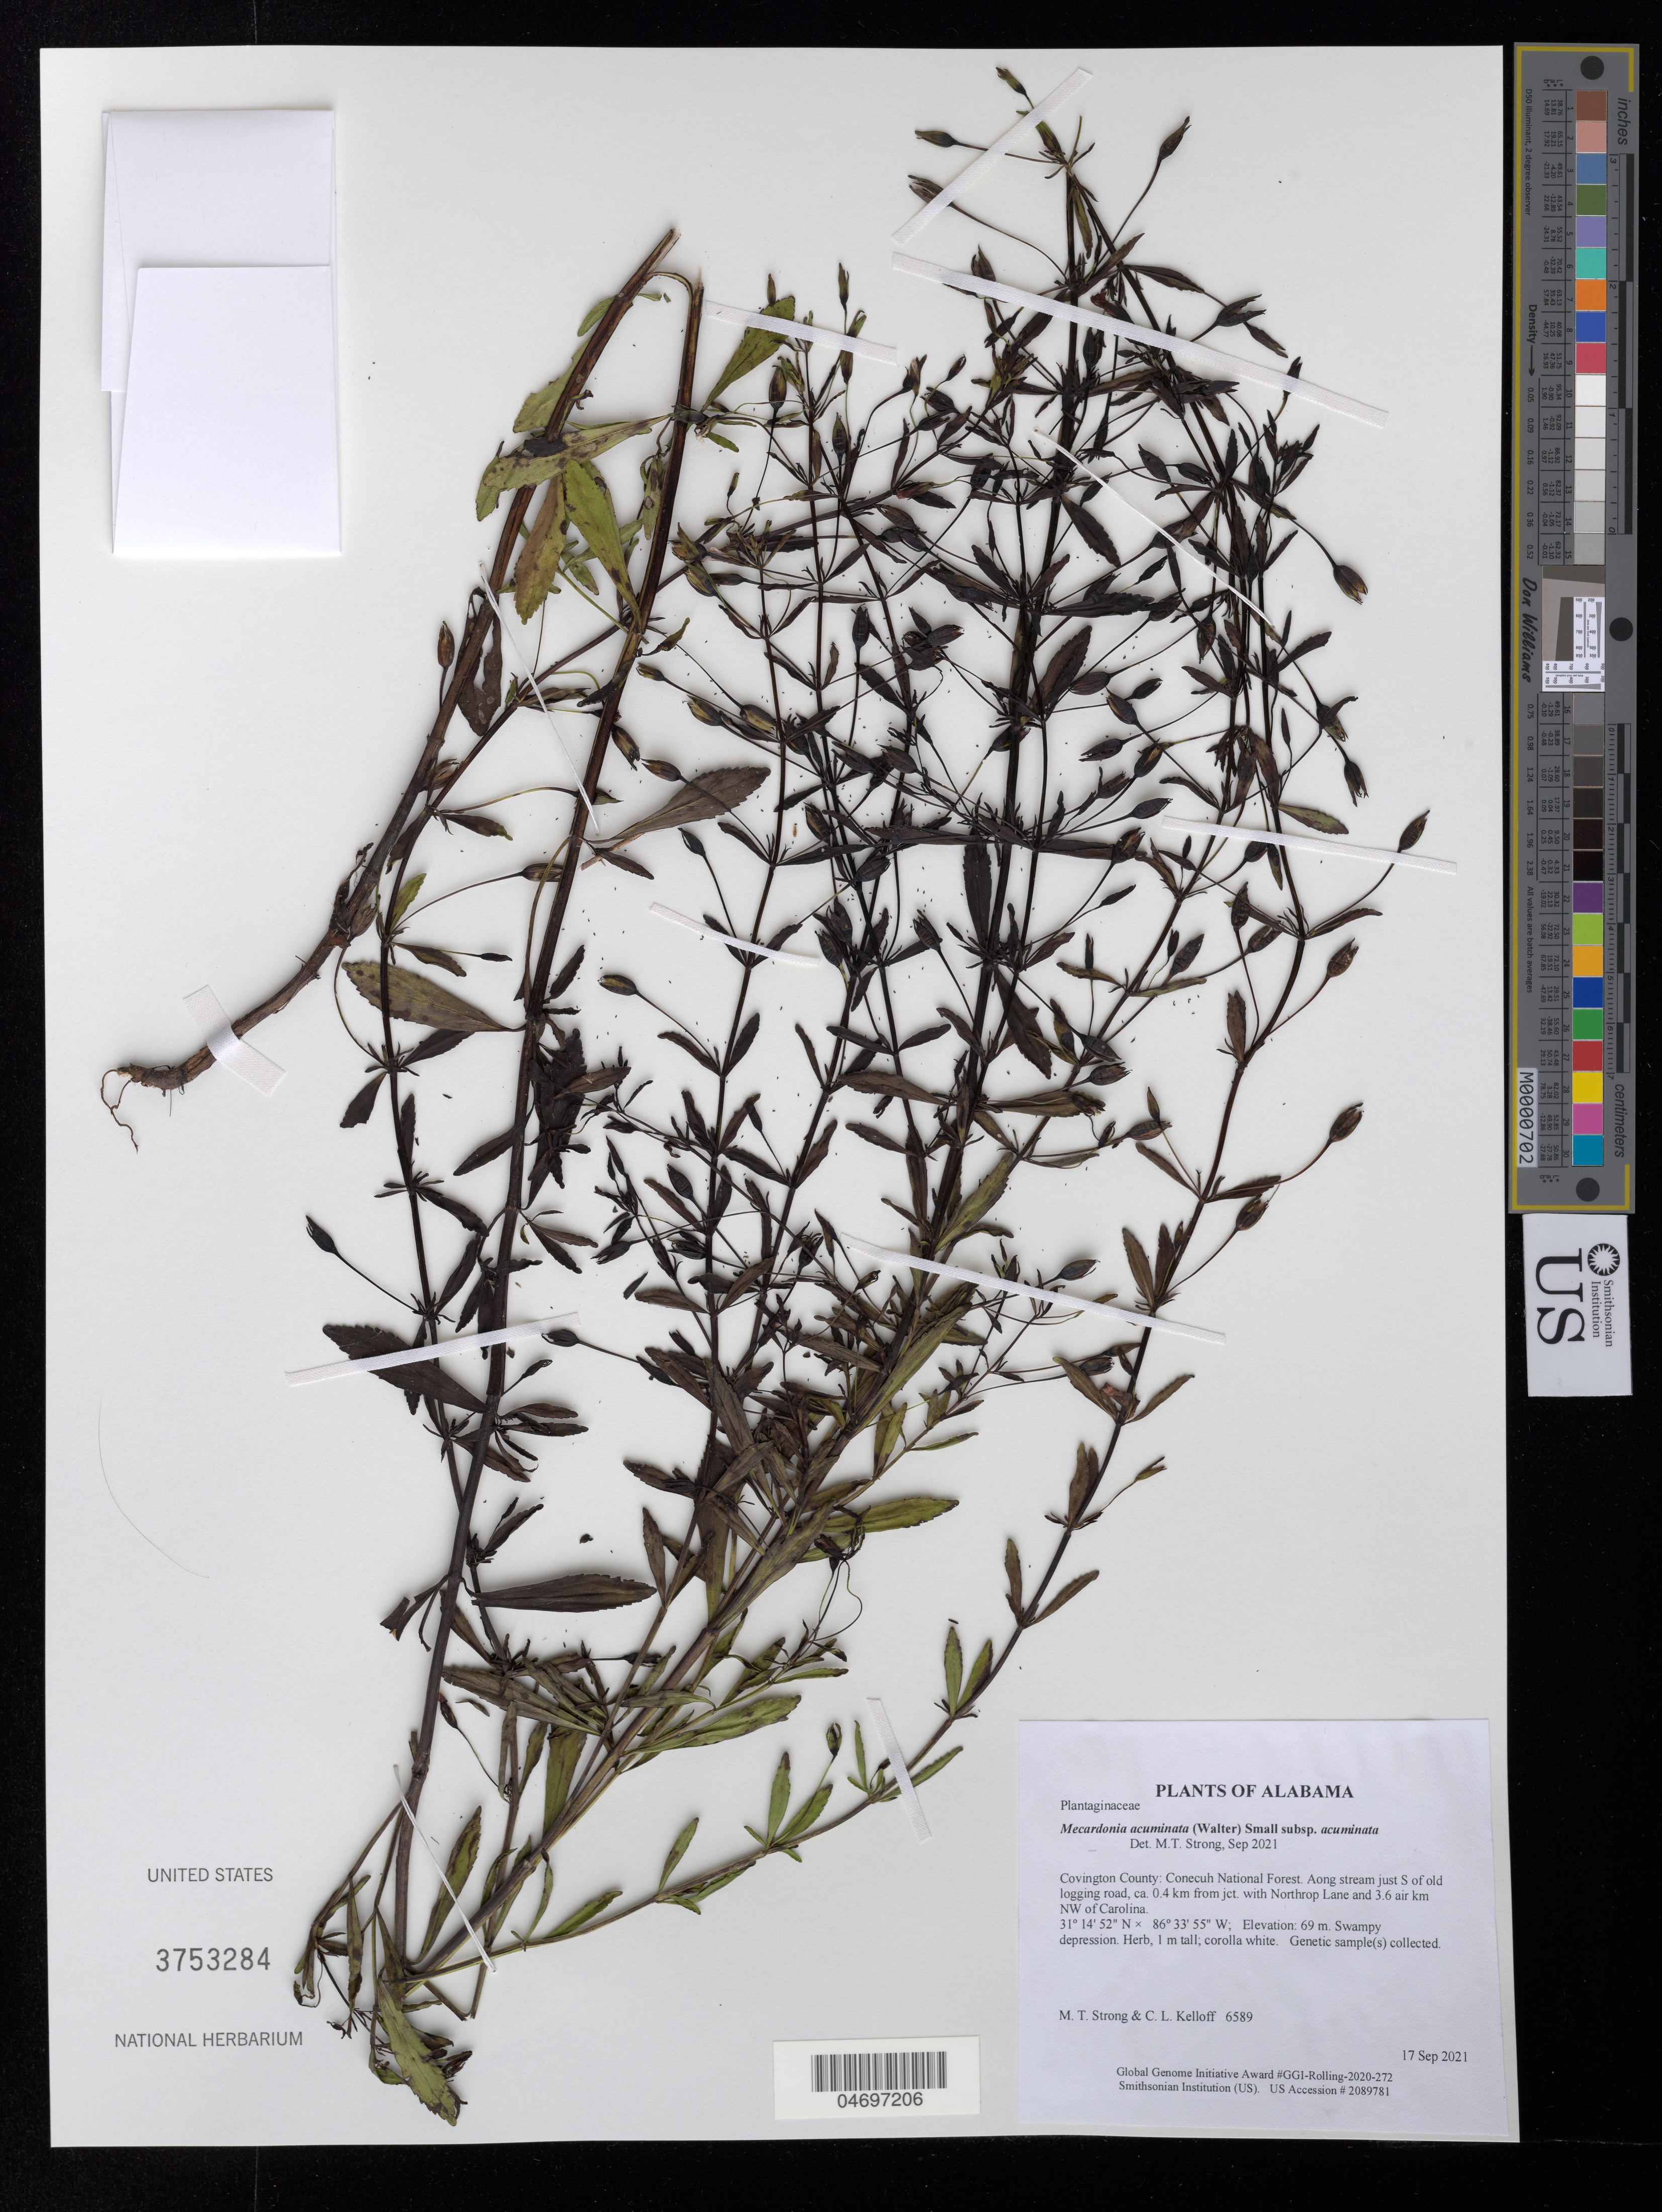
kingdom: Plantae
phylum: Tracheophyta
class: Magnoliopsida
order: Lamiales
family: Plantaginaceae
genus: Mecardonia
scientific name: Mecardonia acuminata subsp. acuminata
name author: (Walter) Small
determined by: Strong, Mark T.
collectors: M. T. Strong & C. L. Kelloff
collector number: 6589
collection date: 2021-09-17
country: United States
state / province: Alabama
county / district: Covington County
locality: Conecuh National Forest. Aong stream just S of old logging road, ca. 0.4 km from jct. with Northrop Lane and 3.6 air km NW of Carolina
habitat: Swampy depression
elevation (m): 69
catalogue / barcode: US 3753284